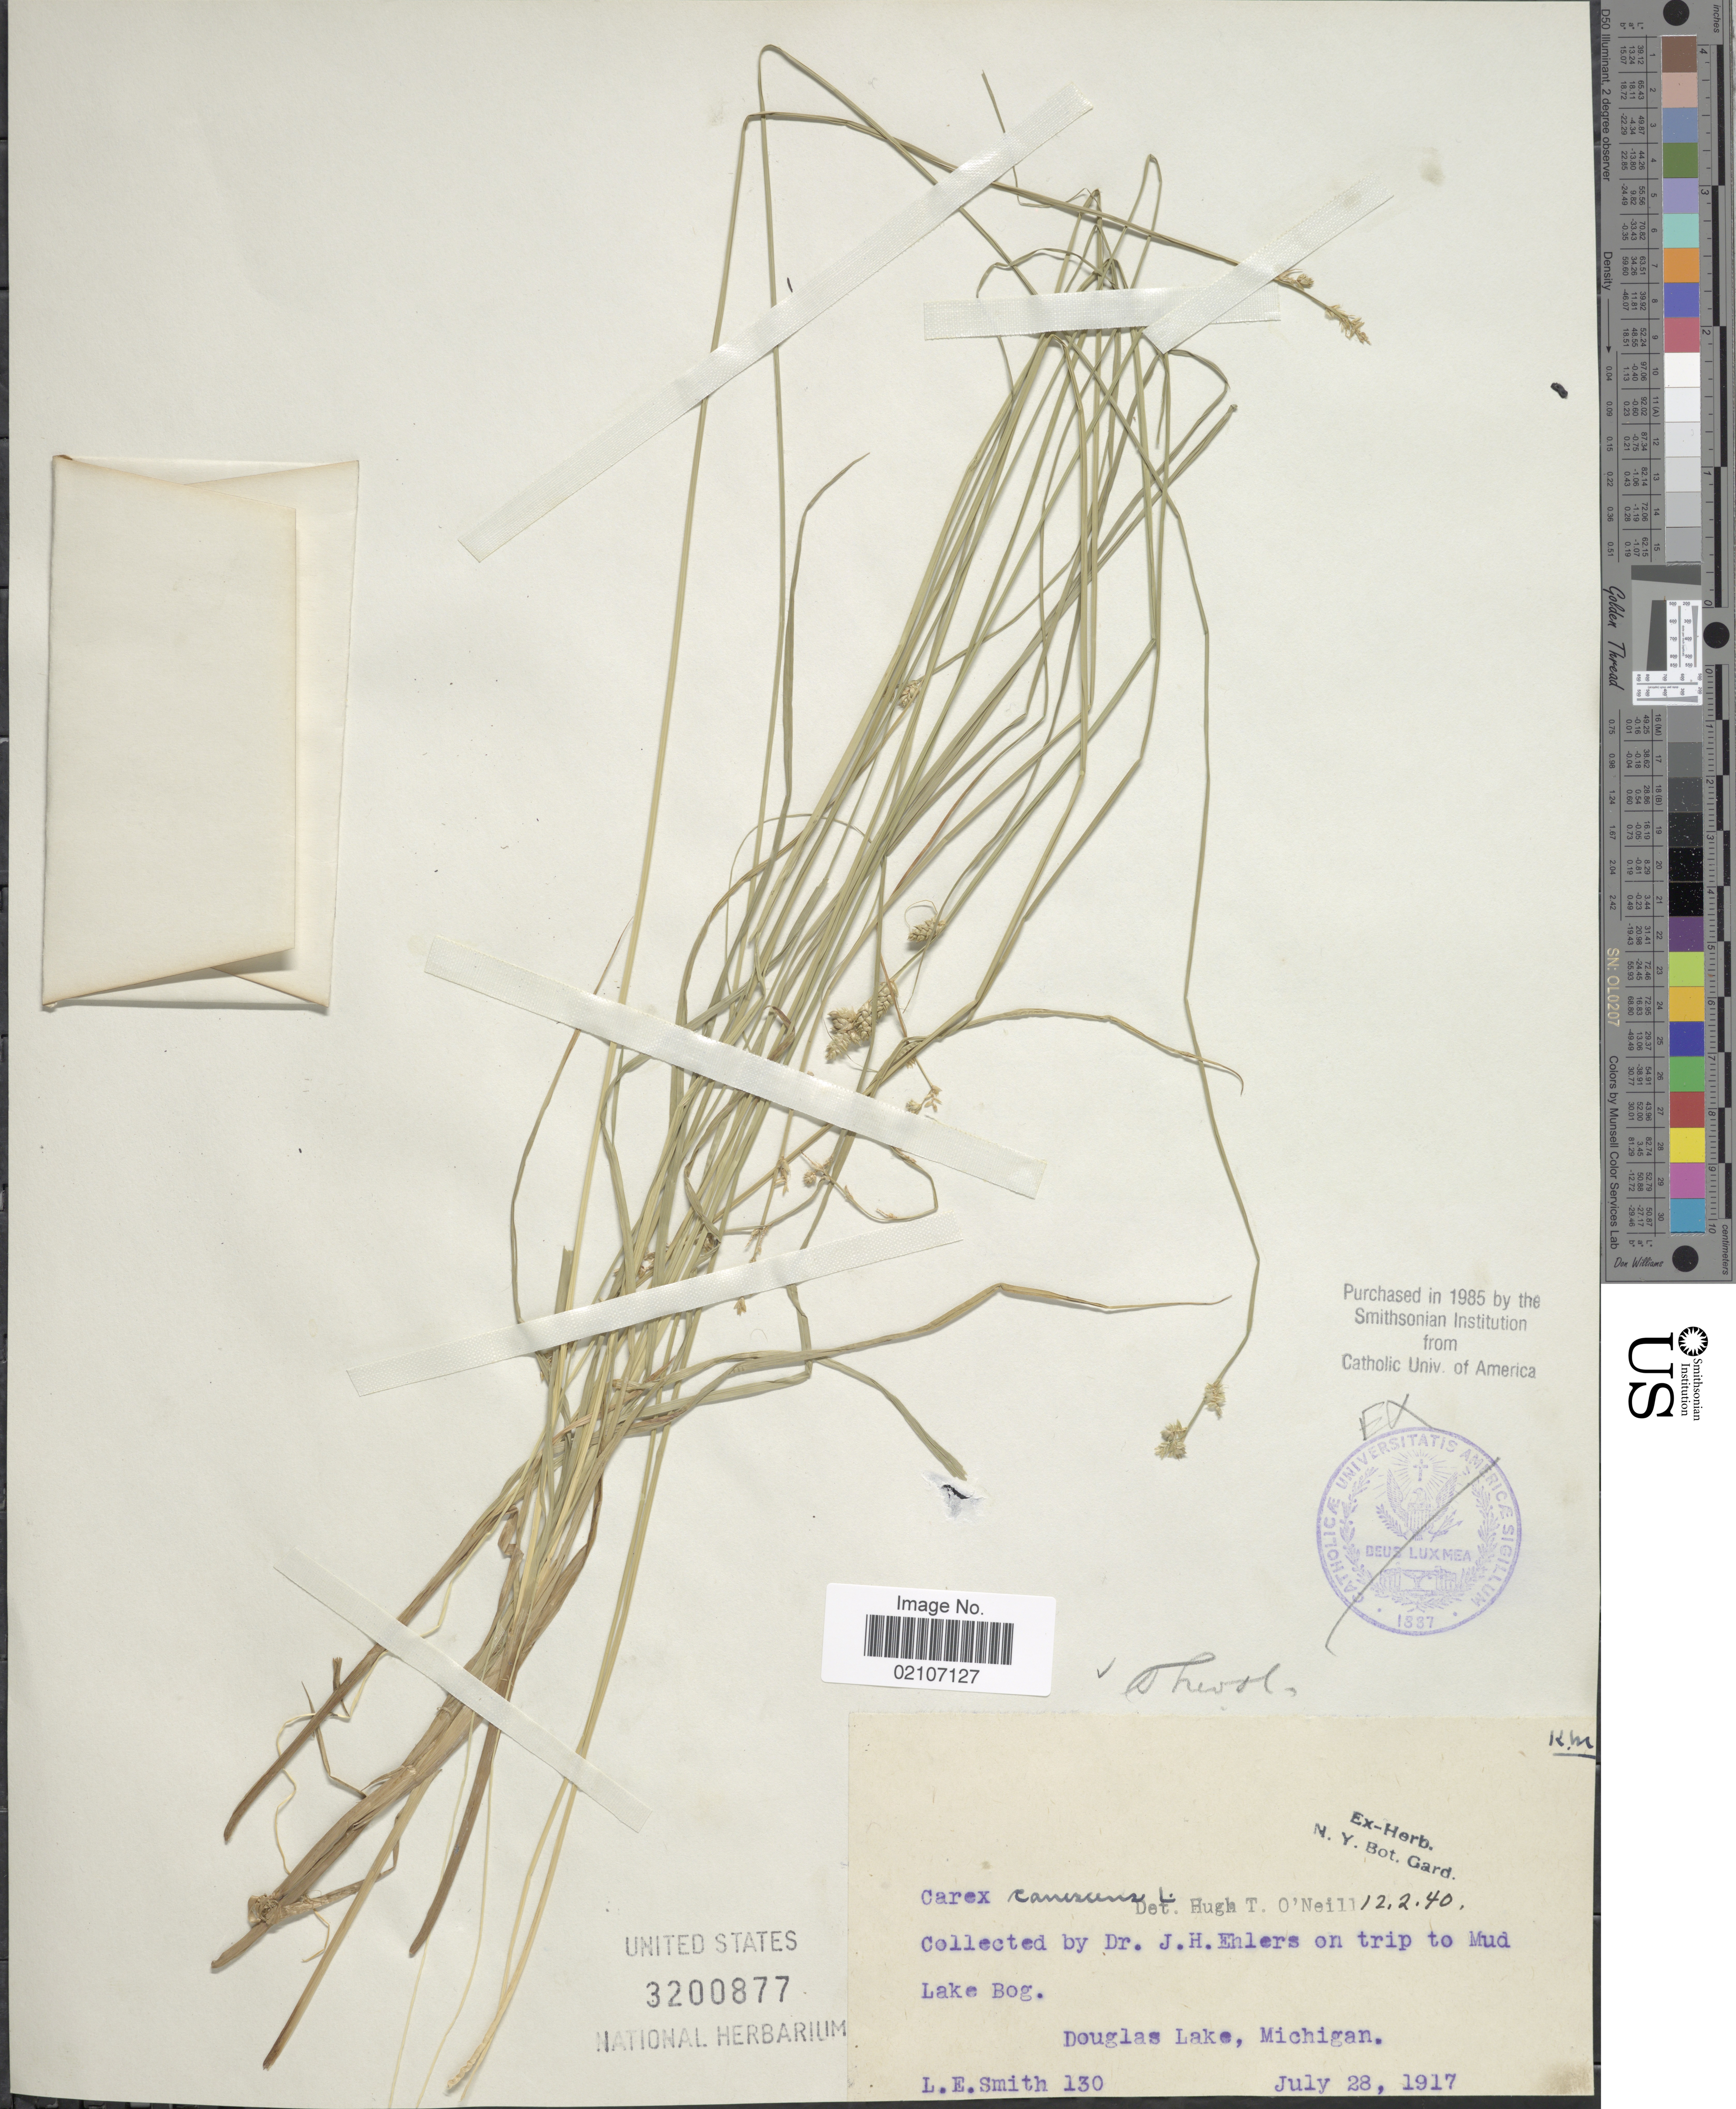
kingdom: Plantae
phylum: Tracheophyta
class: Liliopsida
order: Poales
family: Cyperaceae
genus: Carex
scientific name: Carex canescens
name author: L.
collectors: J. H. Ehlers & L. E. Smith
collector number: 130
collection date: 1917-07-28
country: United States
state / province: Michigan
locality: Douglas Lake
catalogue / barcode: US 3200877